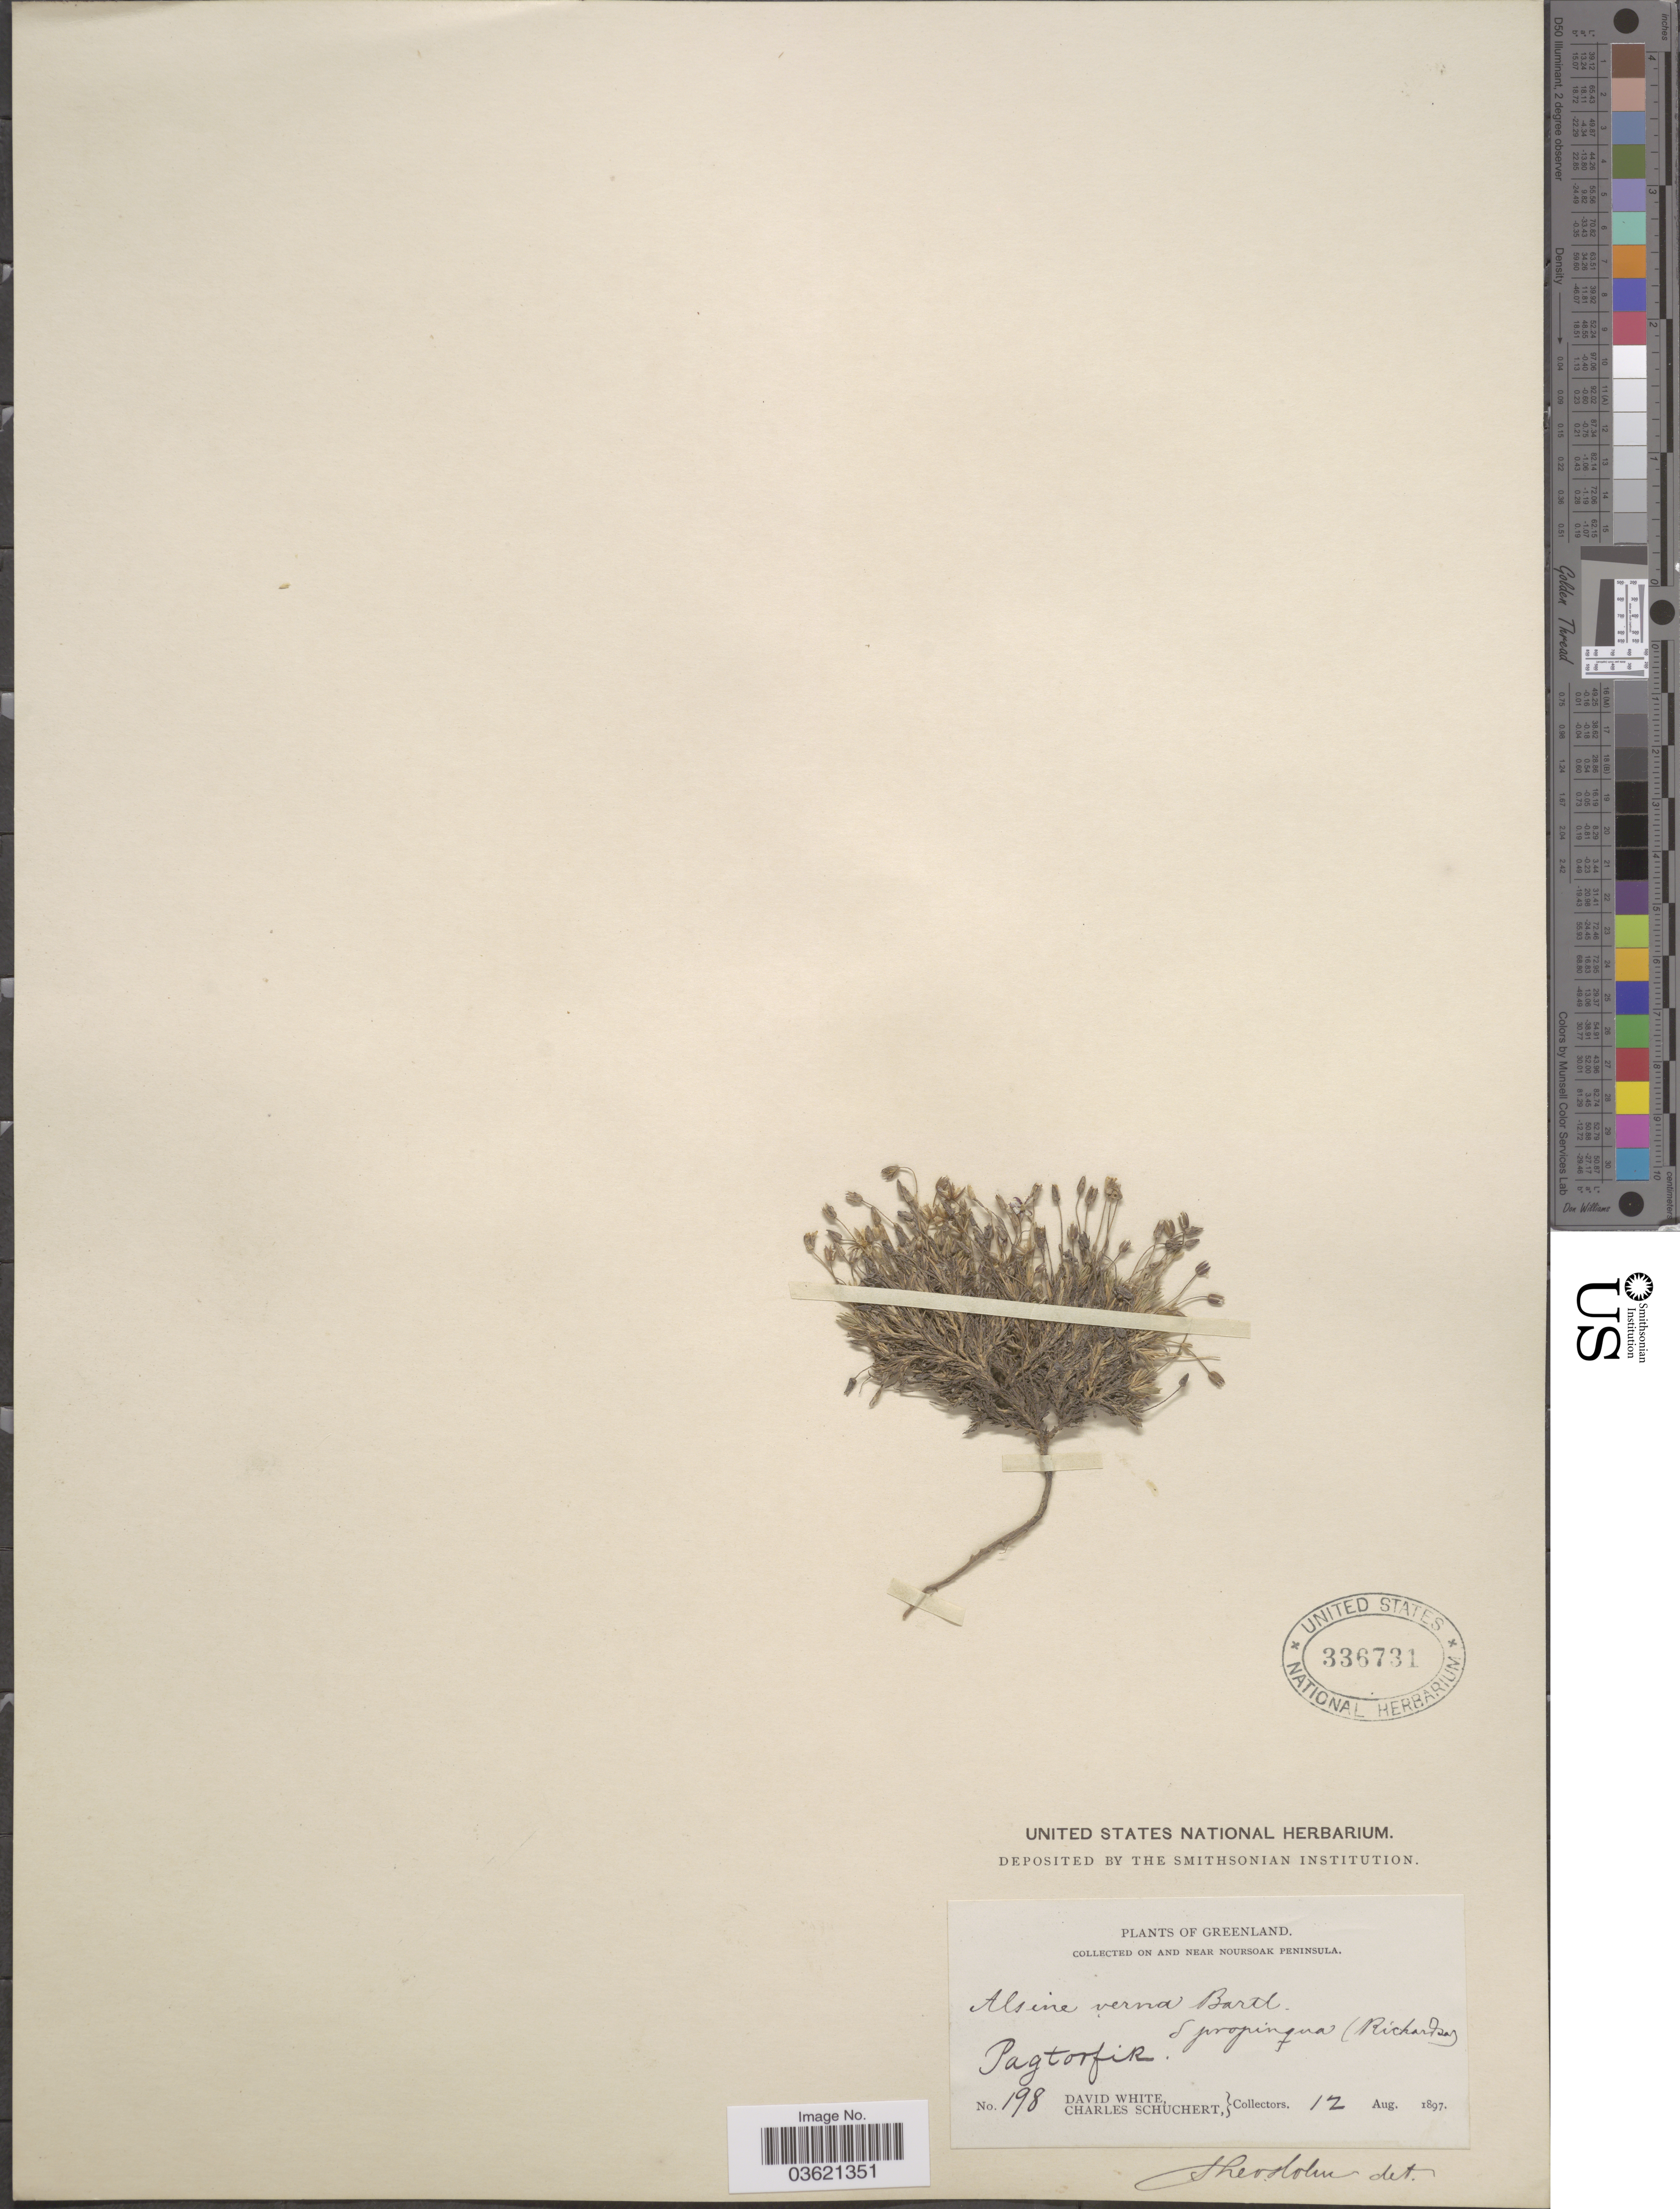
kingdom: Plantae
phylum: Tracheophyta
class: Magnoliopsida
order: Caryophyllales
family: Caryophyllaceae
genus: Arenaria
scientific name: Arenaria verna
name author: L.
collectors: D. White & C. Schuchert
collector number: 198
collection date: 1897-08-12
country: Greenland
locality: On and near Noursoak Peninsula. Pagtorfik.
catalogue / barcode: US 336731